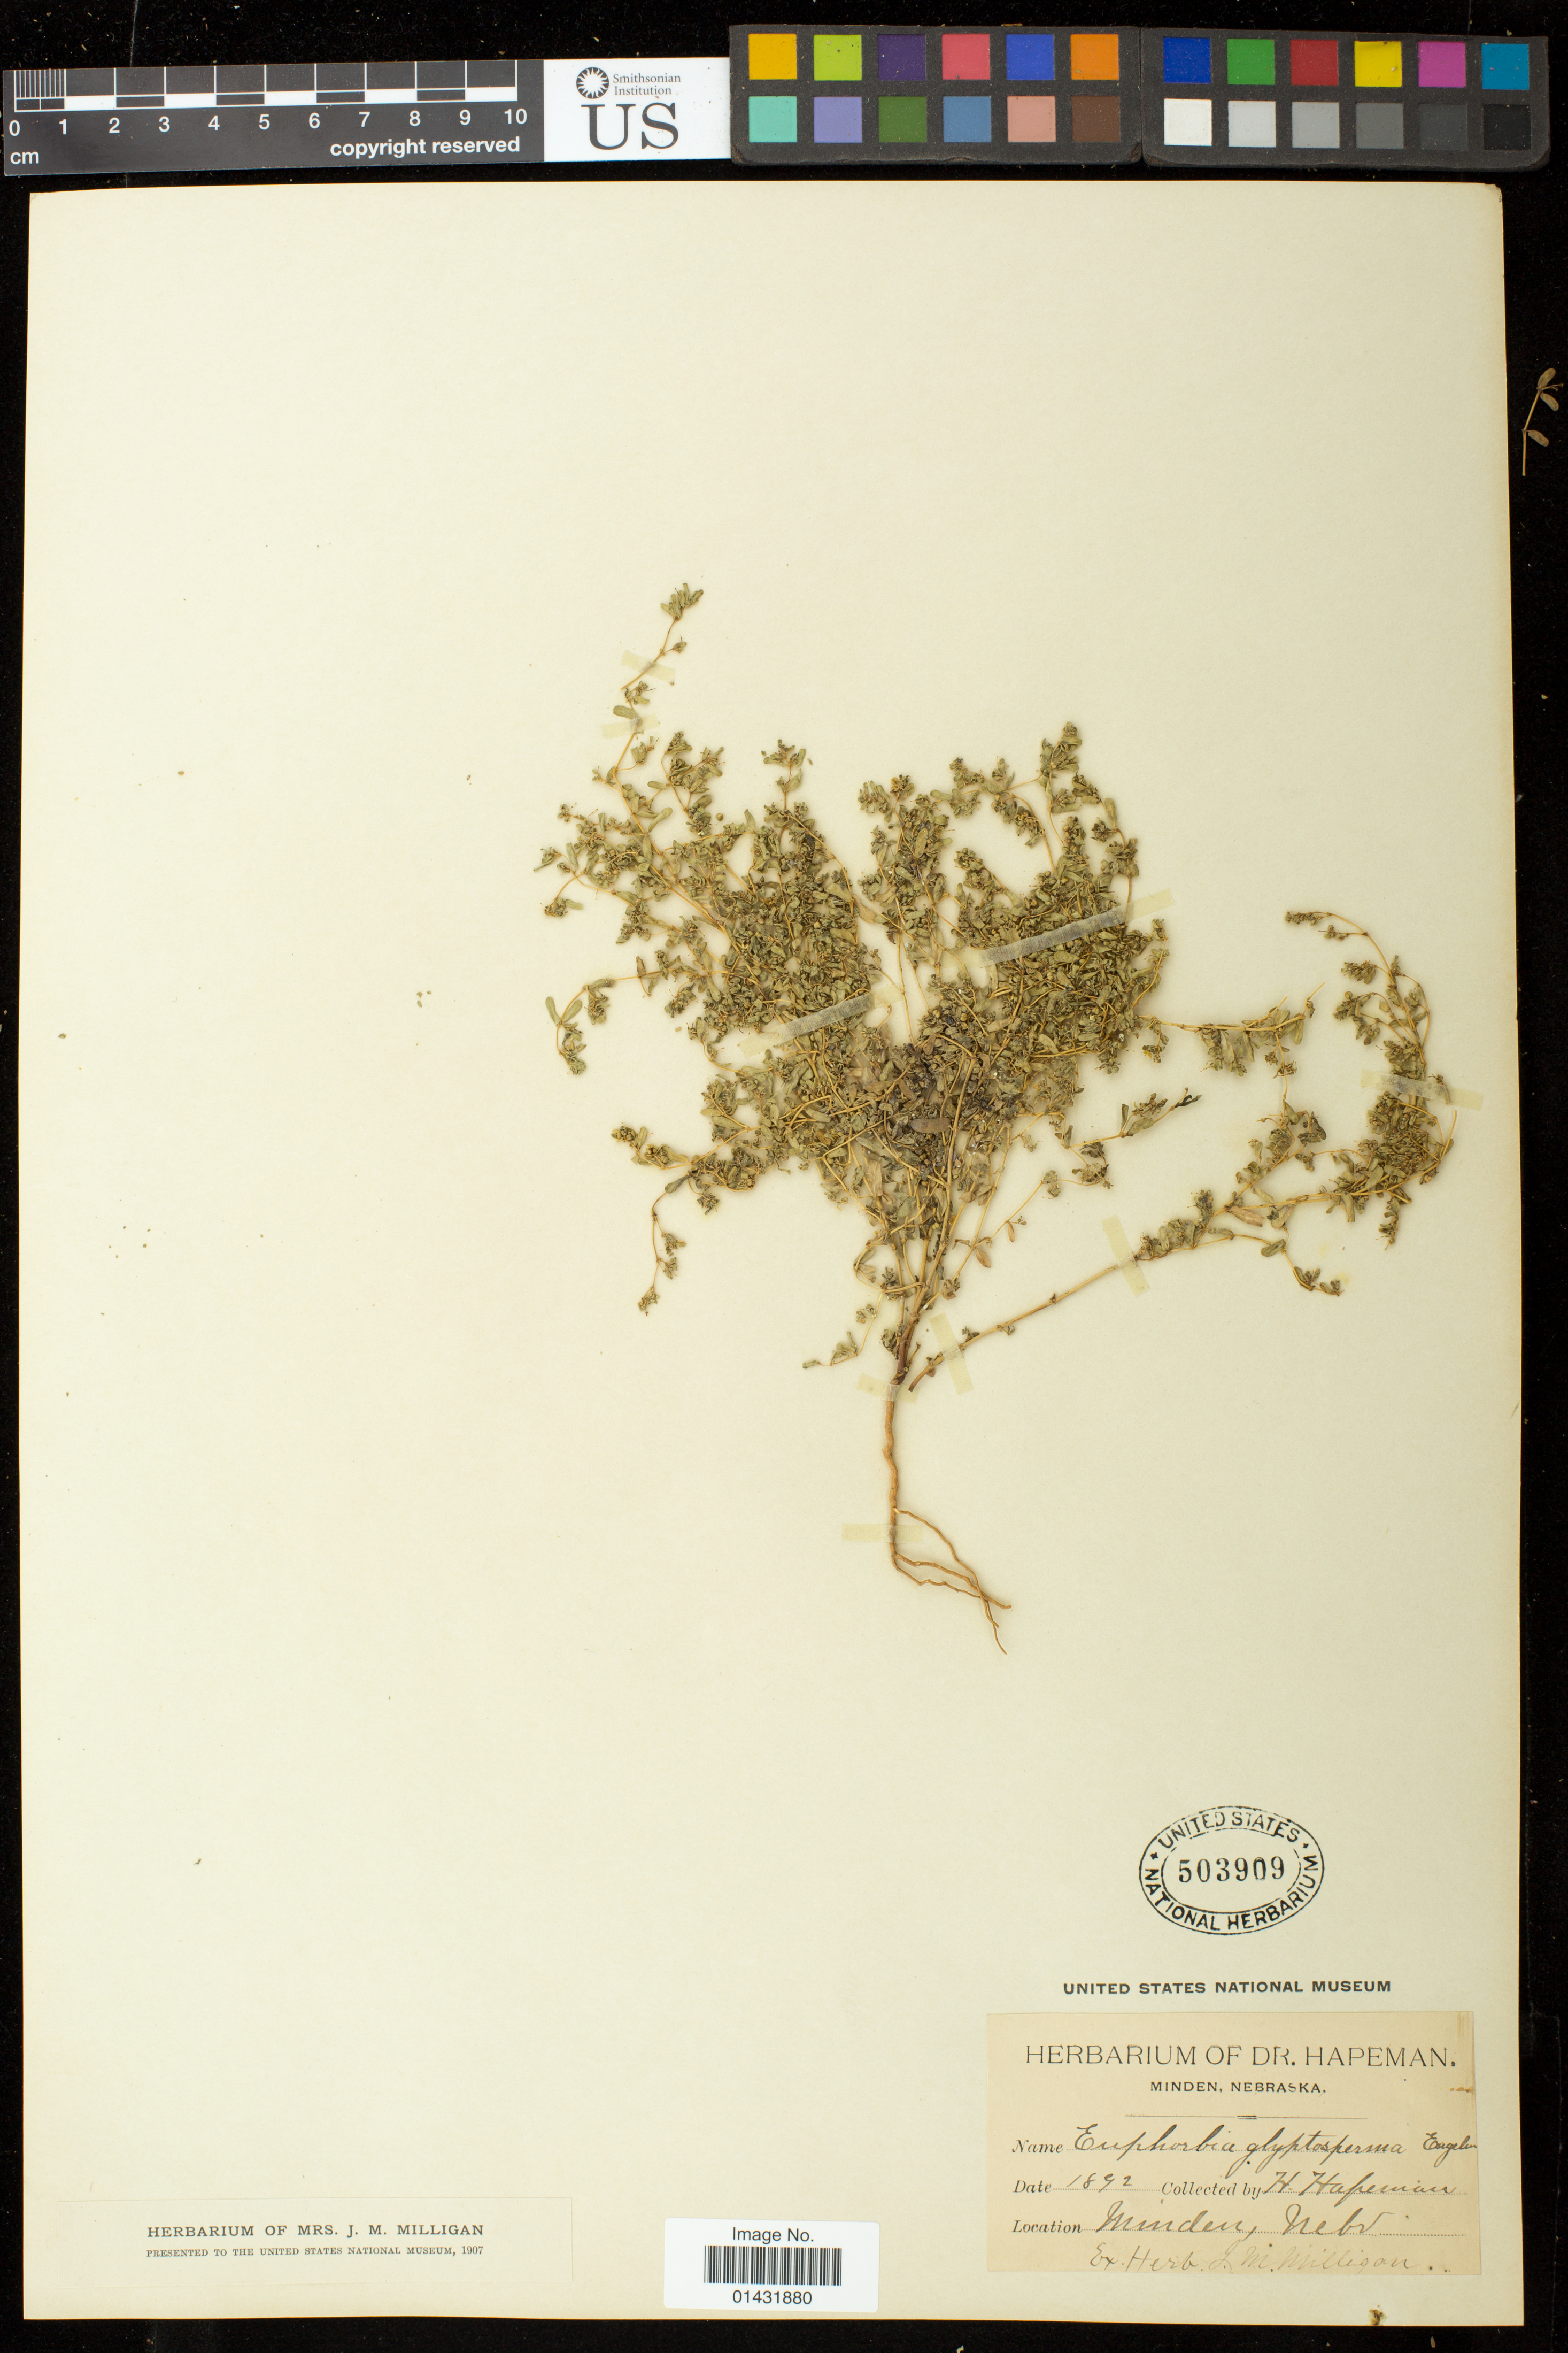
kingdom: Plantae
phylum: Tracheophyta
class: Magnoliopsida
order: Malpighiales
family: Euphorbiaceae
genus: Euphorbia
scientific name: Euphorbia glyptosperma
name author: Engelm.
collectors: H. Hapeman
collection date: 1892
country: United States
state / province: Nebraska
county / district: Kearney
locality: Minden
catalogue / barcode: US 503909